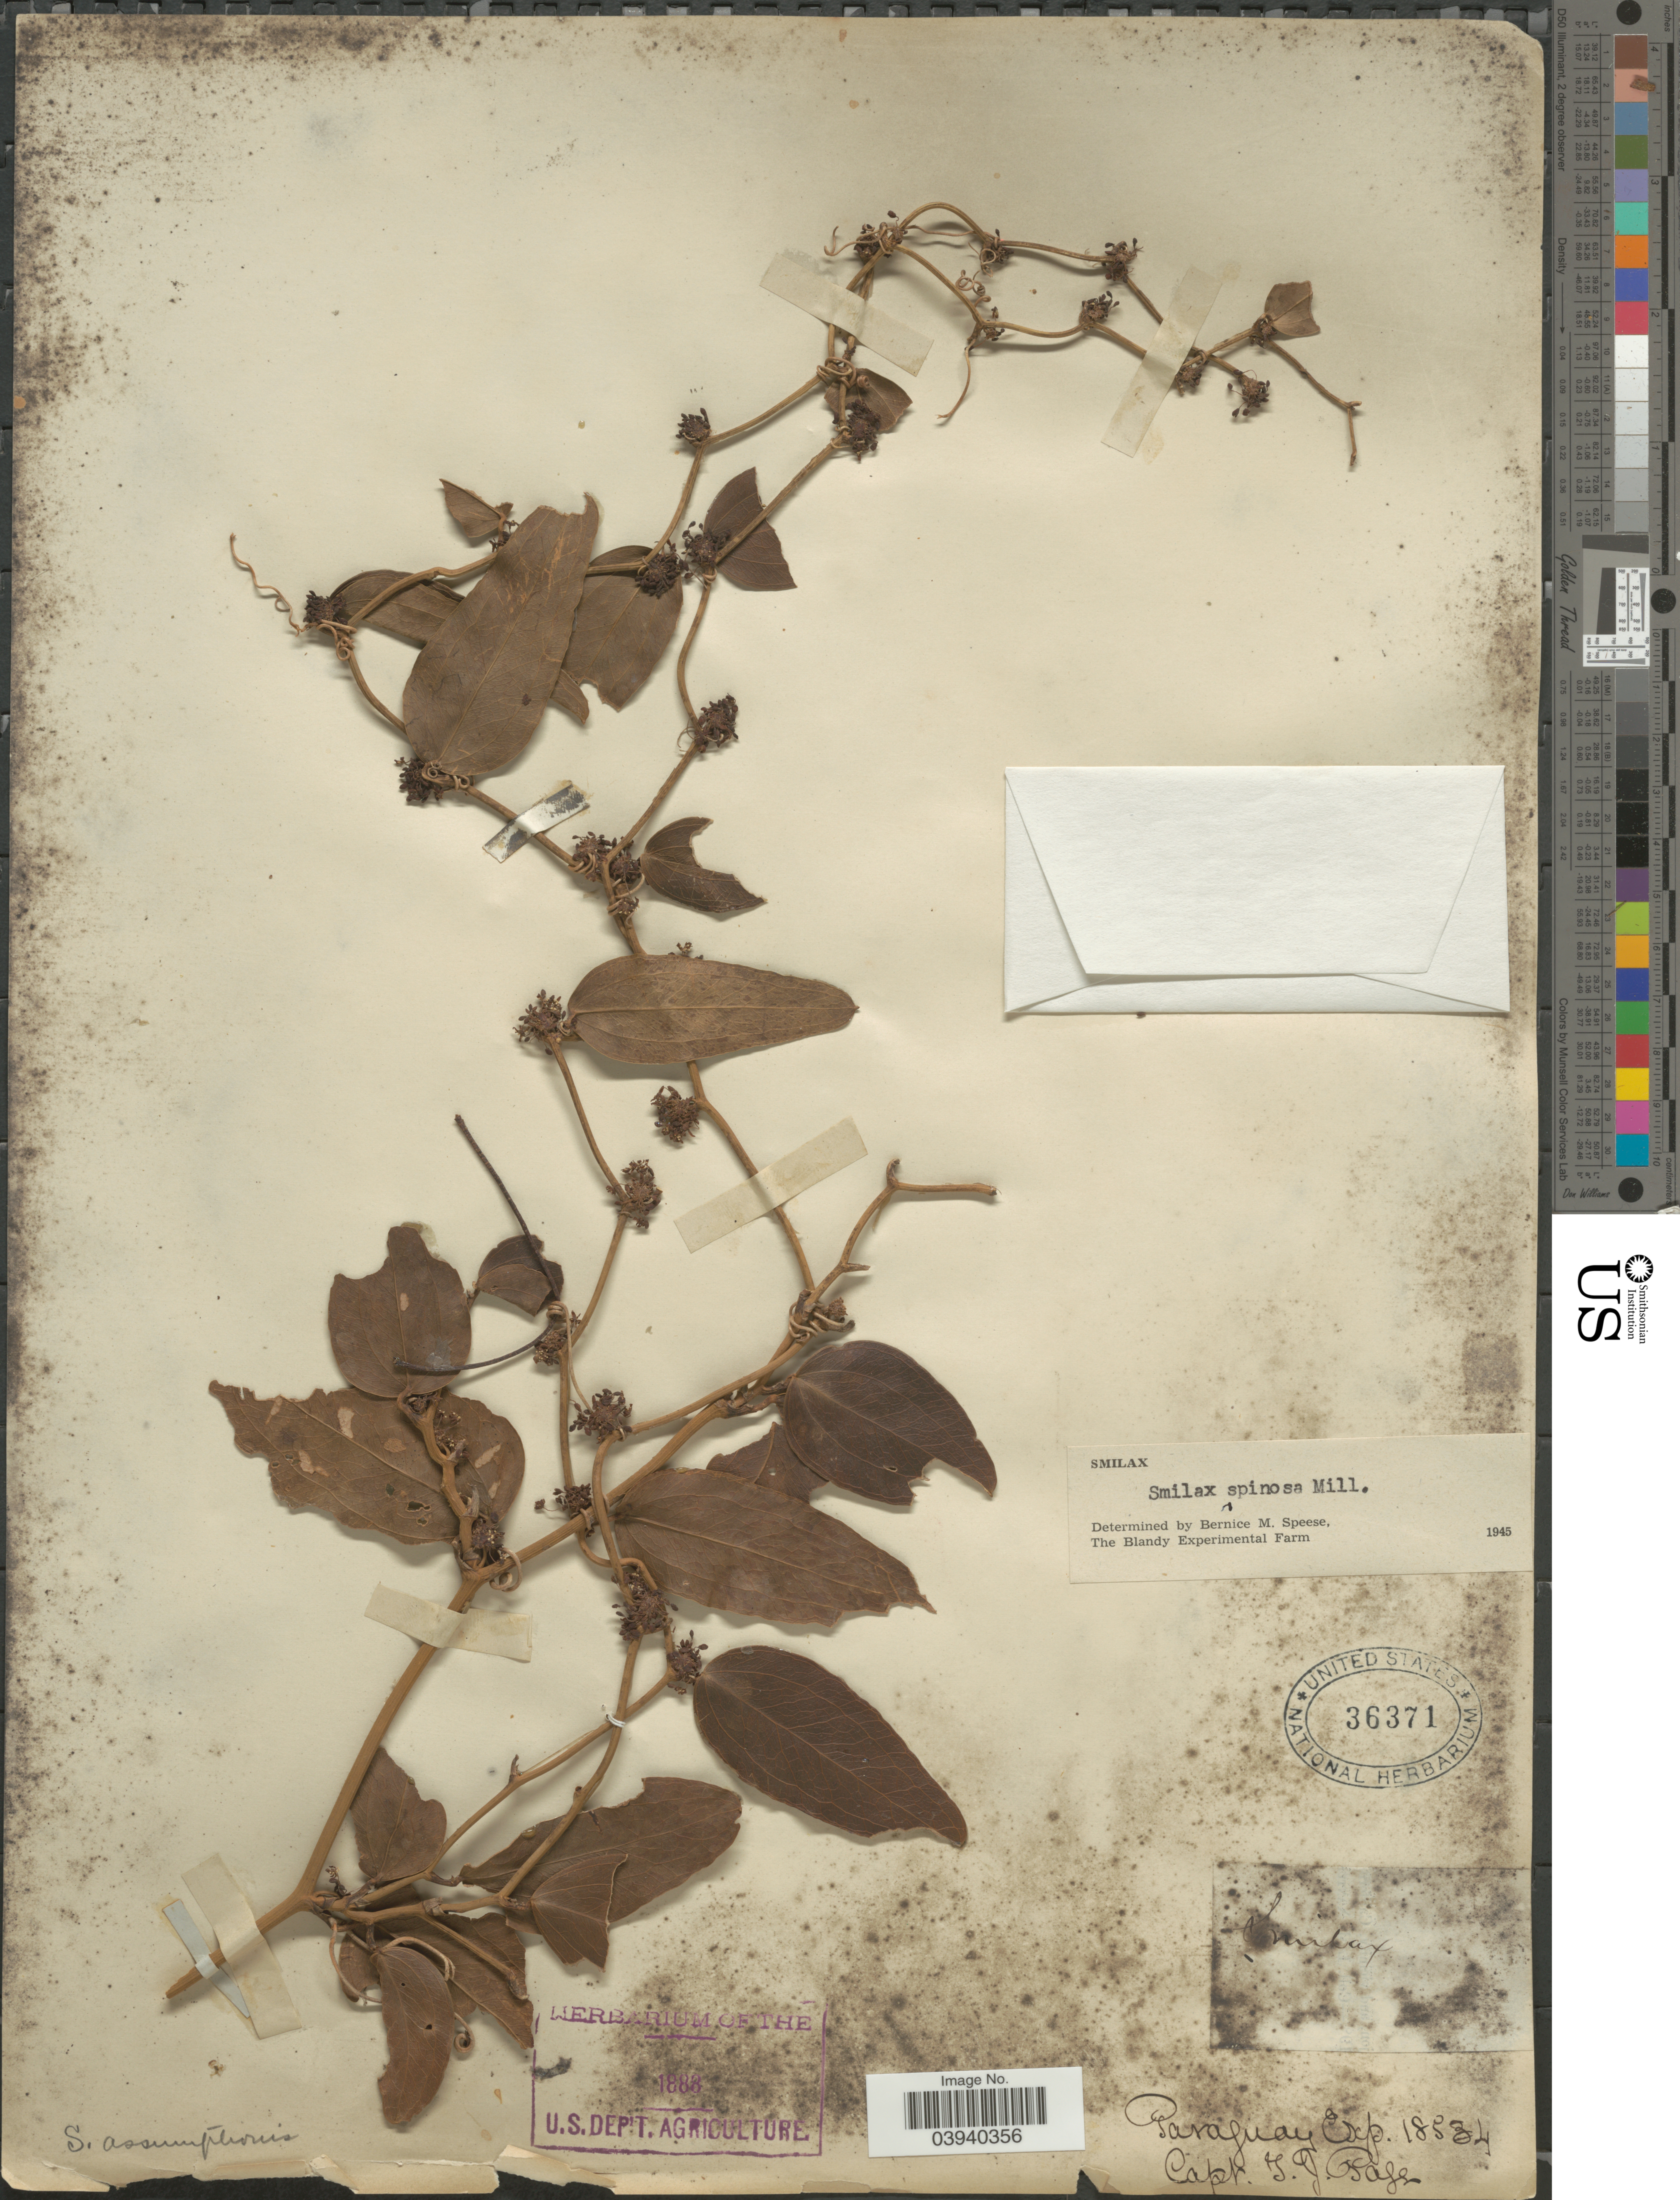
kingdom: Plantae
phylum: Tracheophyta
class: Liliopsida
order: Liliales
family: Smilacaceae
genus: Smilax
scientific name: Smilax spinosa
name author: Mill.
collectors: T. J. Page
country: Paraguay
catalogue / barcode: US 36371